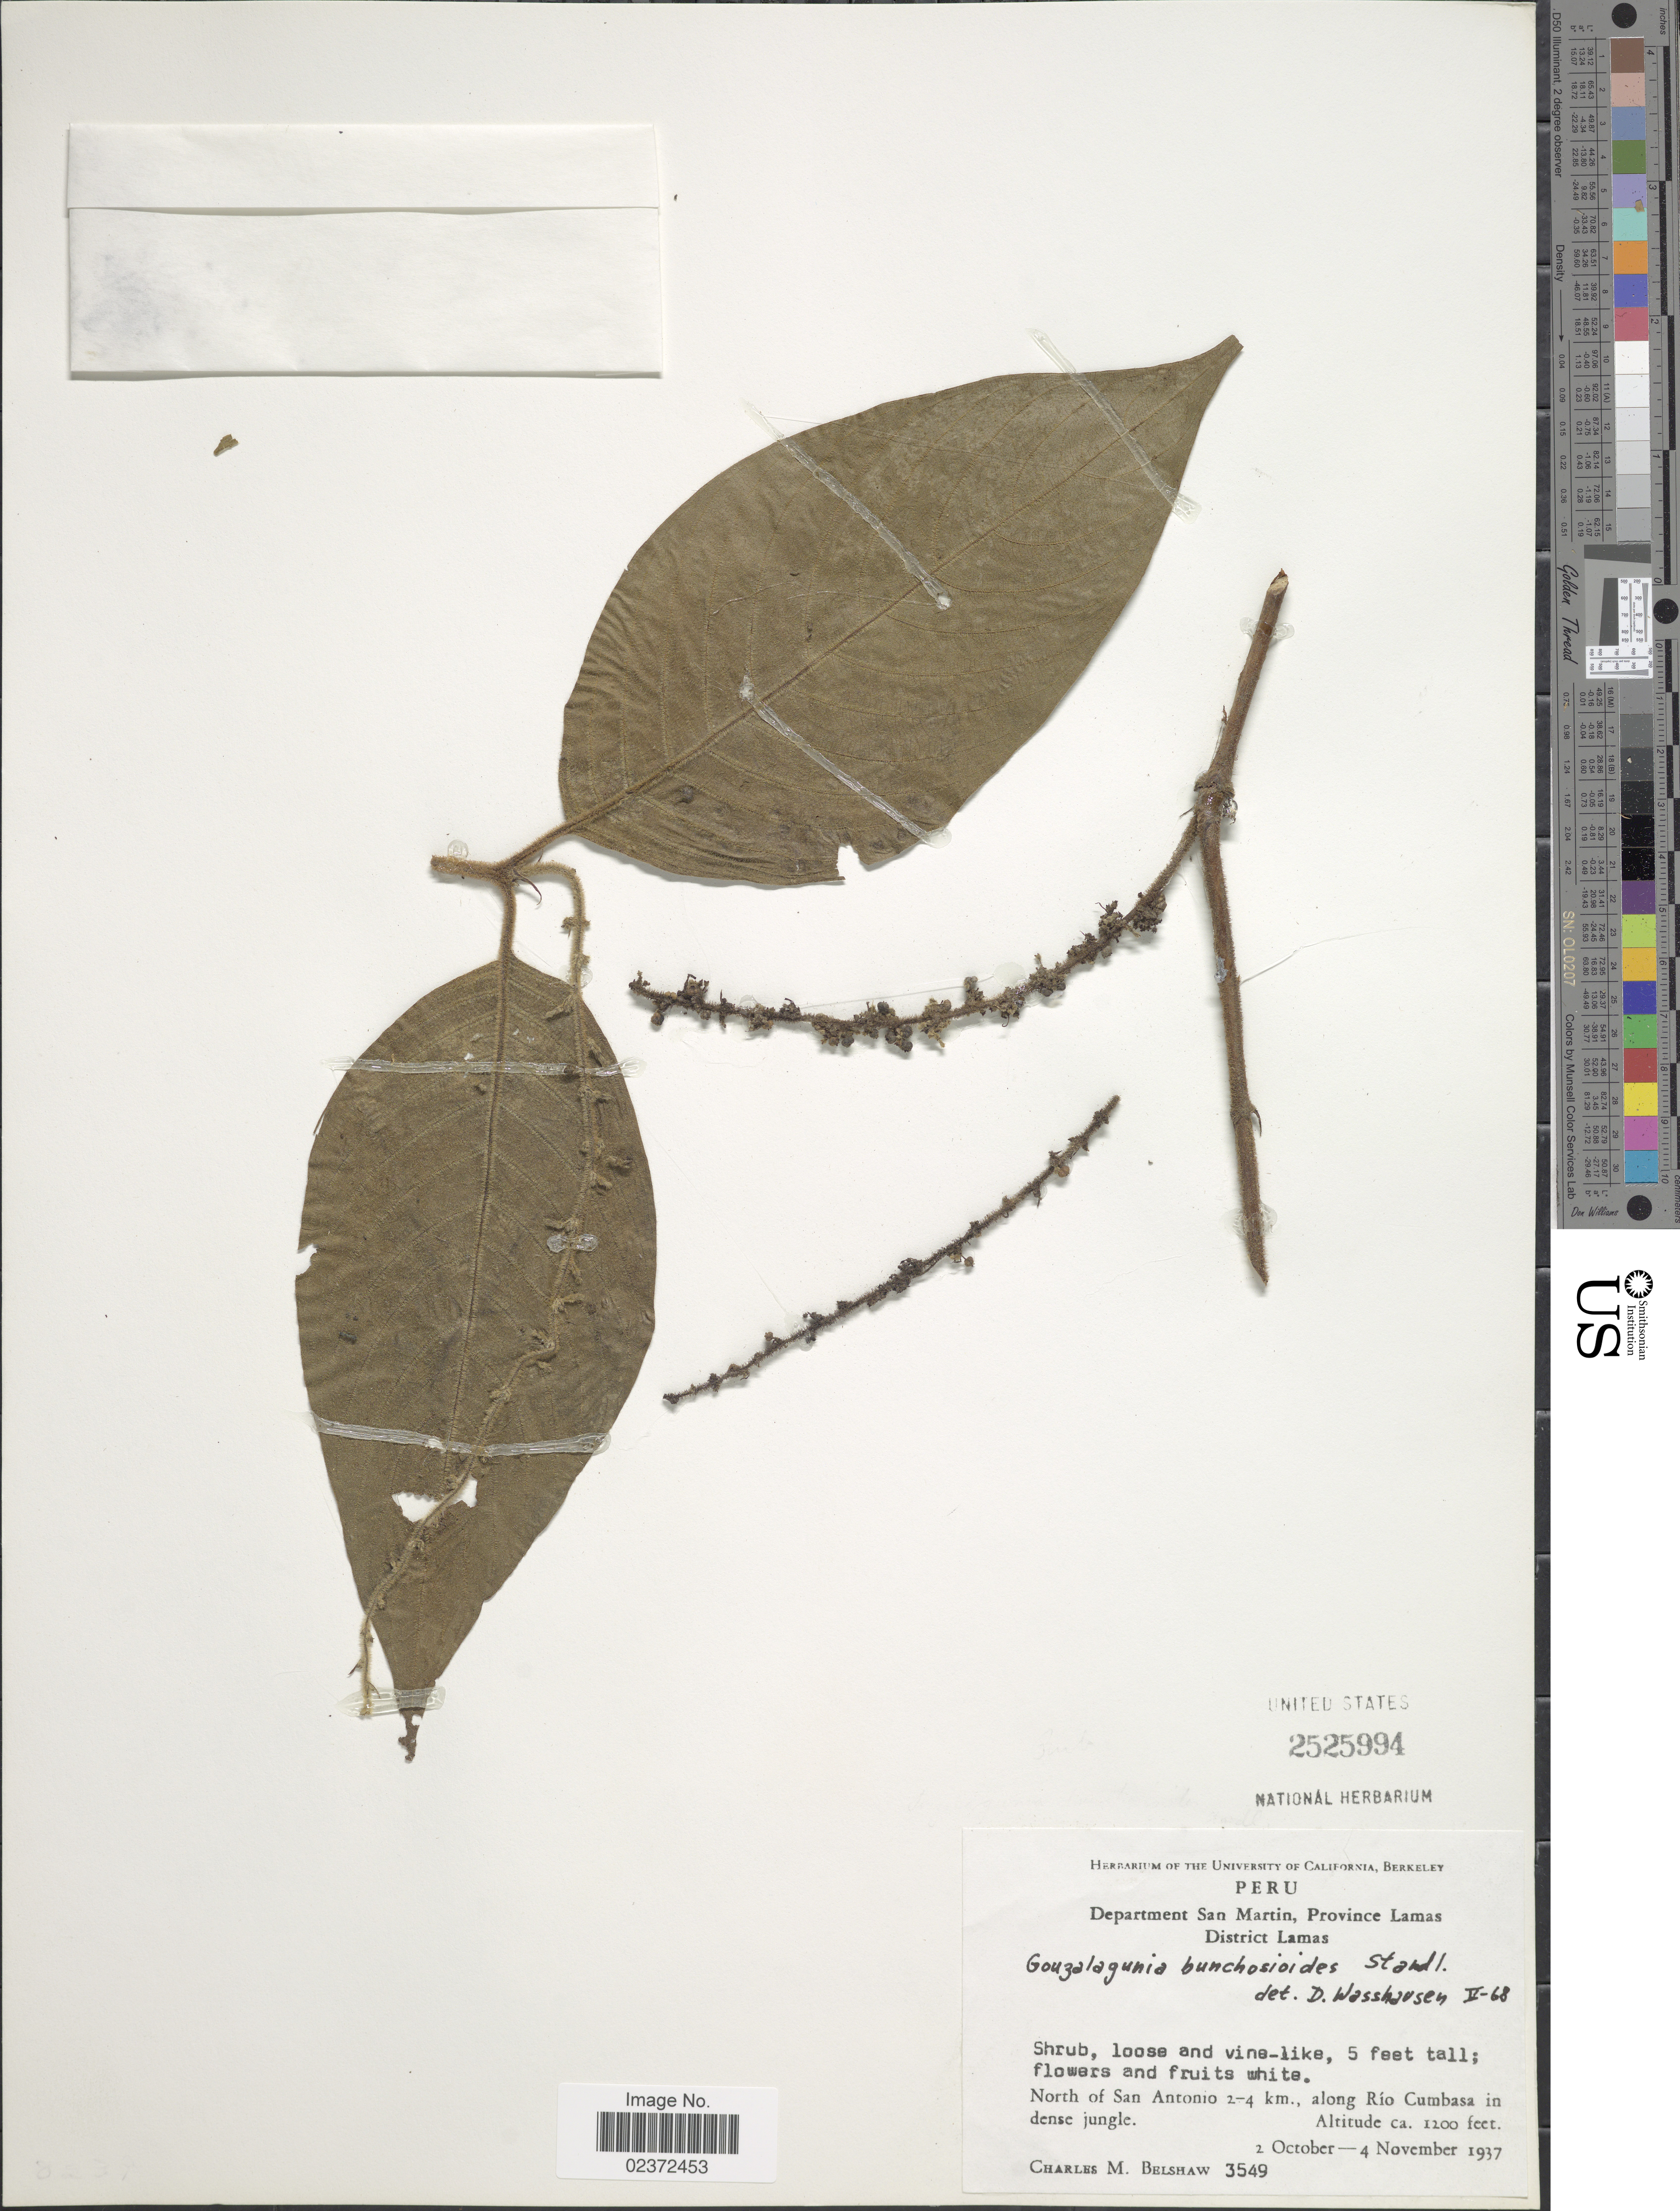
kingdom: Plantae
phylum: Tracheophyta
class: Magnoliopsida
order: Gentianales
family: Rubiaceae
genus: Gonzalagunia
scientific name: Gonzalagunia bunchosioides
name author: Standl.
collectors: C. Shaw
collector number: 3549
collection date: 1937-10-02/1937-11-04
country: Peru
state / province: San Martín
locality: Province Lamas, District Lamas, North of San Antonio 2-4 km., along Río Cumbasa in dense jungle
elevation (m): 366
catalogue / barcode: US 2525994